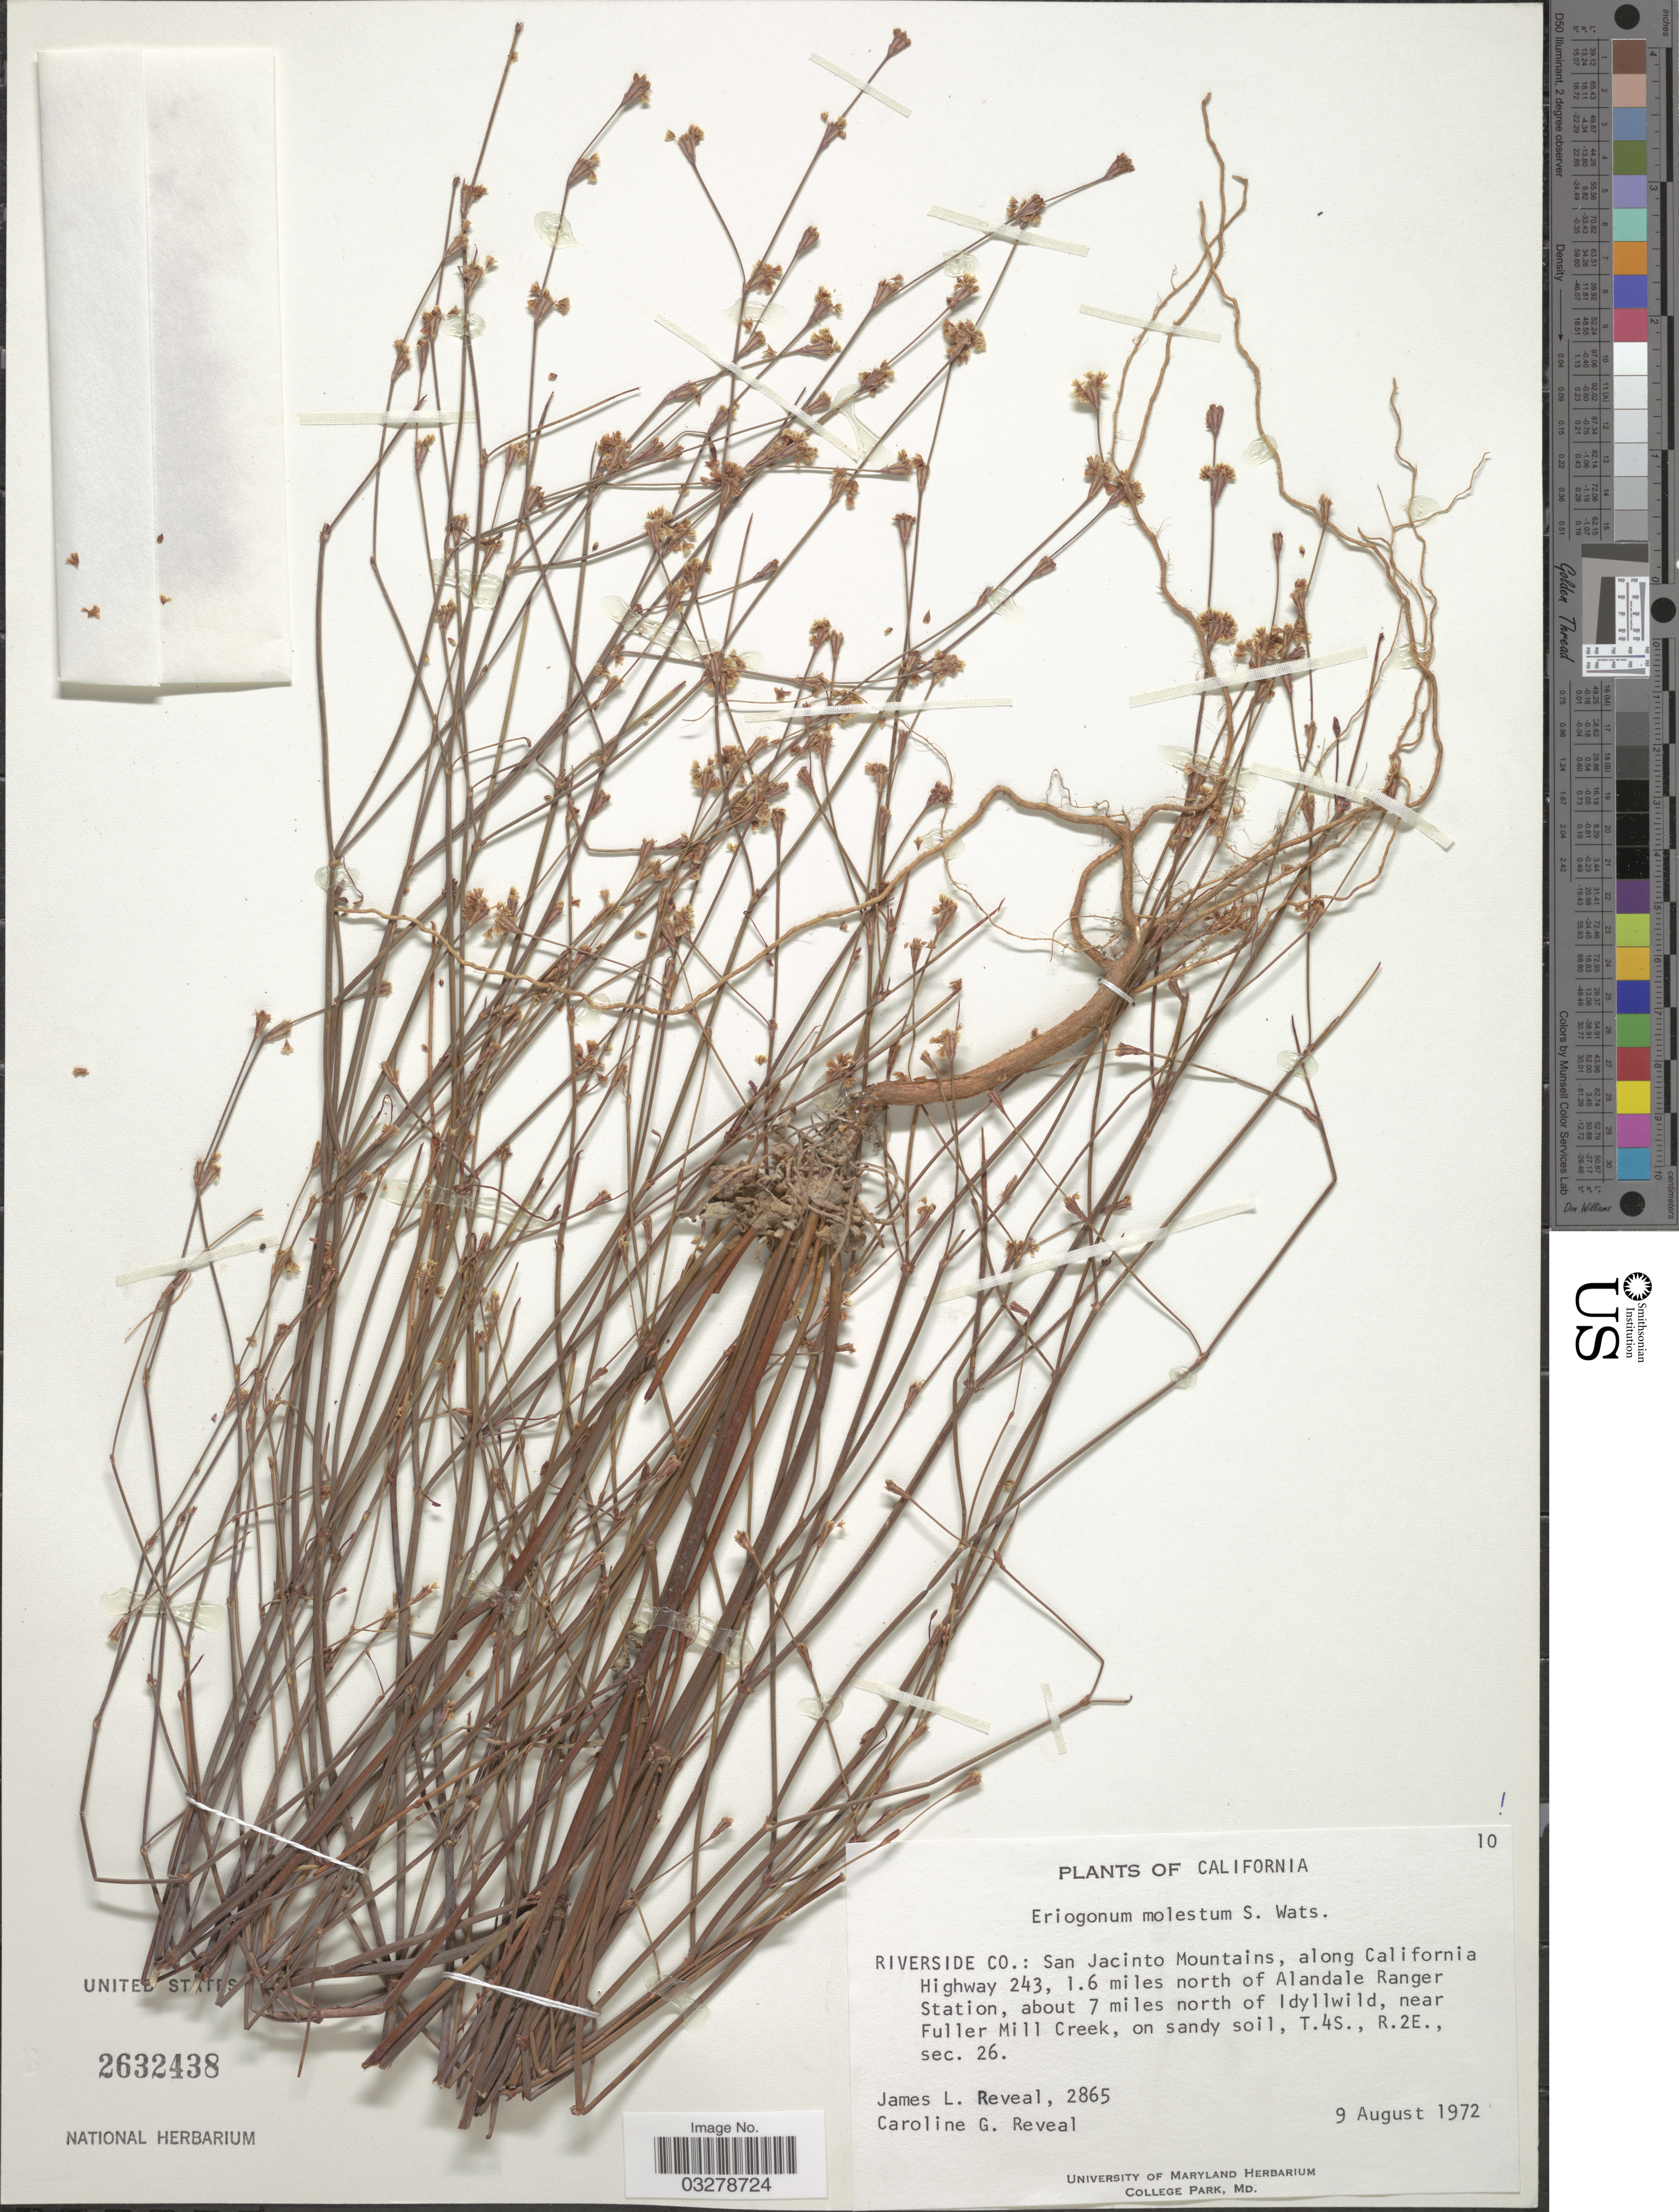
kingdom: Plantae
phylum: Tracheophyta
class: Magnoliopsida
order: Caryophyllales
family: Polygonaceae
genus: Eriogonum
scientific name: Eriogonum molestum var. molestum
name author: S. Watson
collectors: J. L. Reveal & C. G. Reveal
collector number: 2865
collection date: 1972-08-09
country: United States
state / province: California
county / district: Riverside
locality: Riverside Co.: San Jacinto Mountains, along California Highway 243, 1.6 miles north of Alandale Ranger Station, about 7 miles north of Idyllwild, near Fuller Mill Creek, T.4S., R.2E., sec. 26.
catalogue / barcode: US 2632438